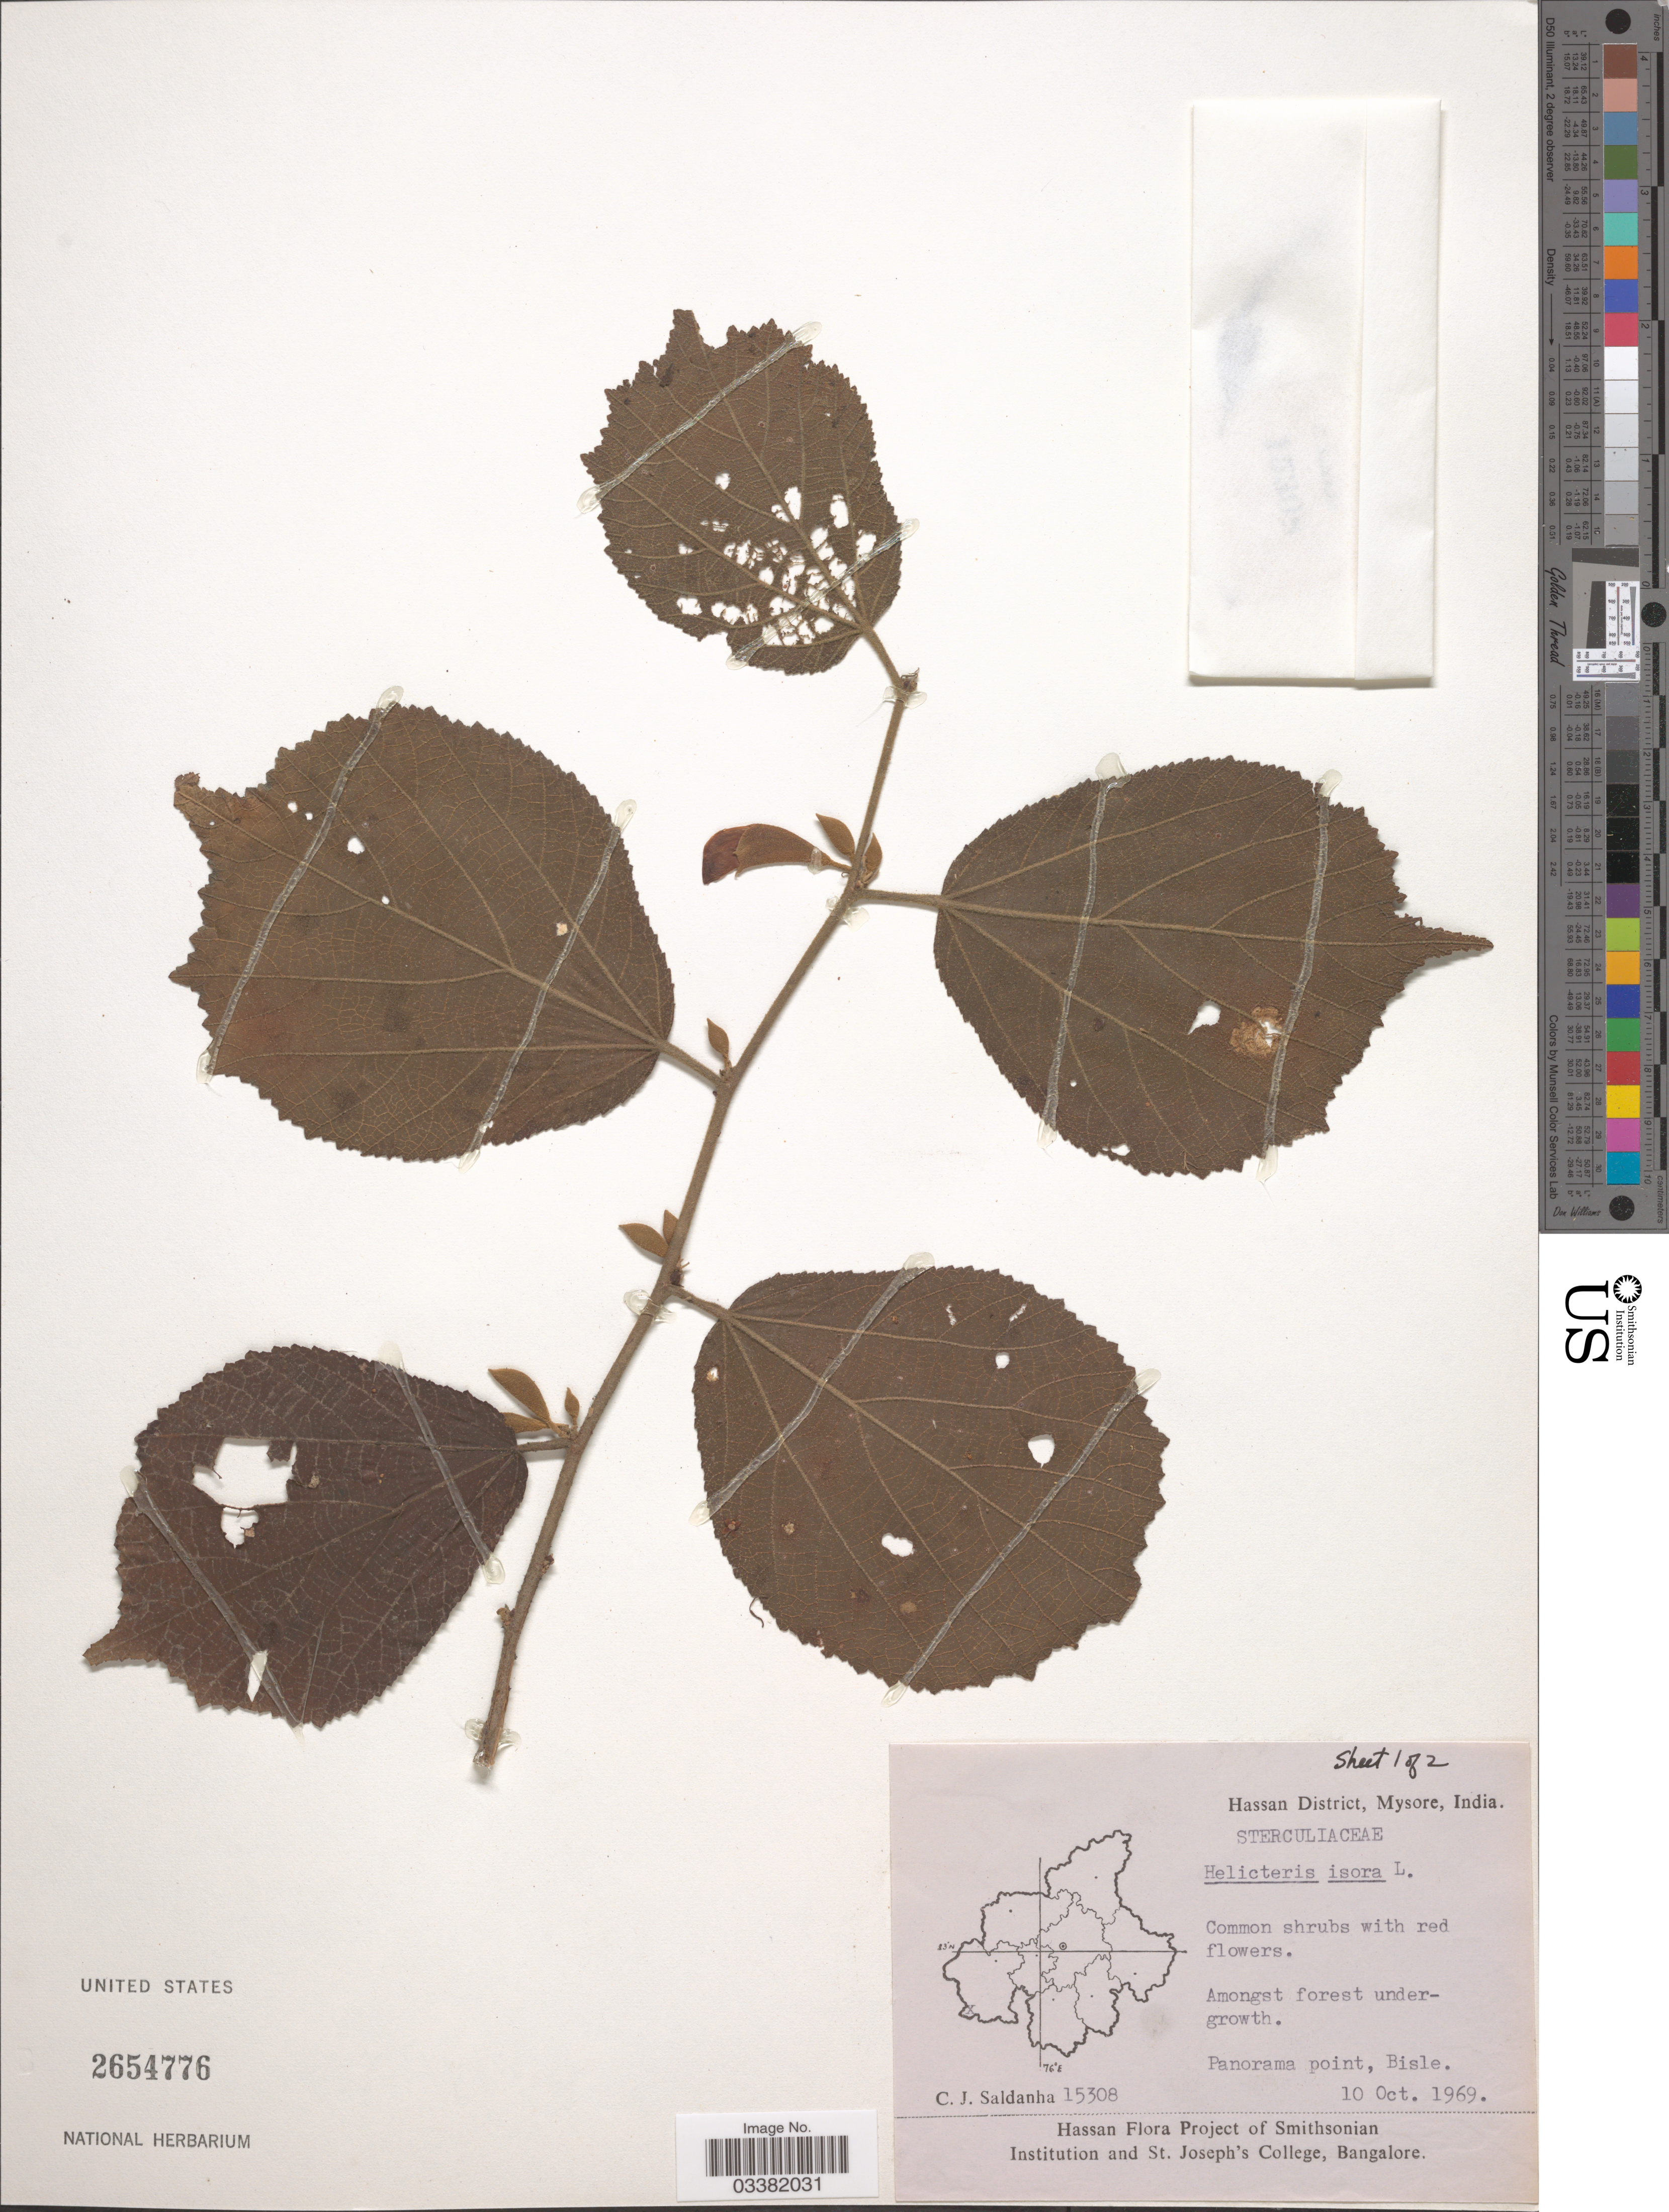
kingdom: Plantae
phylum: Tracheophyta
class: Magnoliopsida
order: Malvales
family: Malvaceae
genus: Helicteres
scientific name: Helicteres isora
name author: L.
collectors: C. J. Saldanha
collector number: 15308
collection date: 1969-10-10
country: India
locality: Hassan District, Mysore. Panorama point, Bisle.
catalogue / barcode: US 2654776